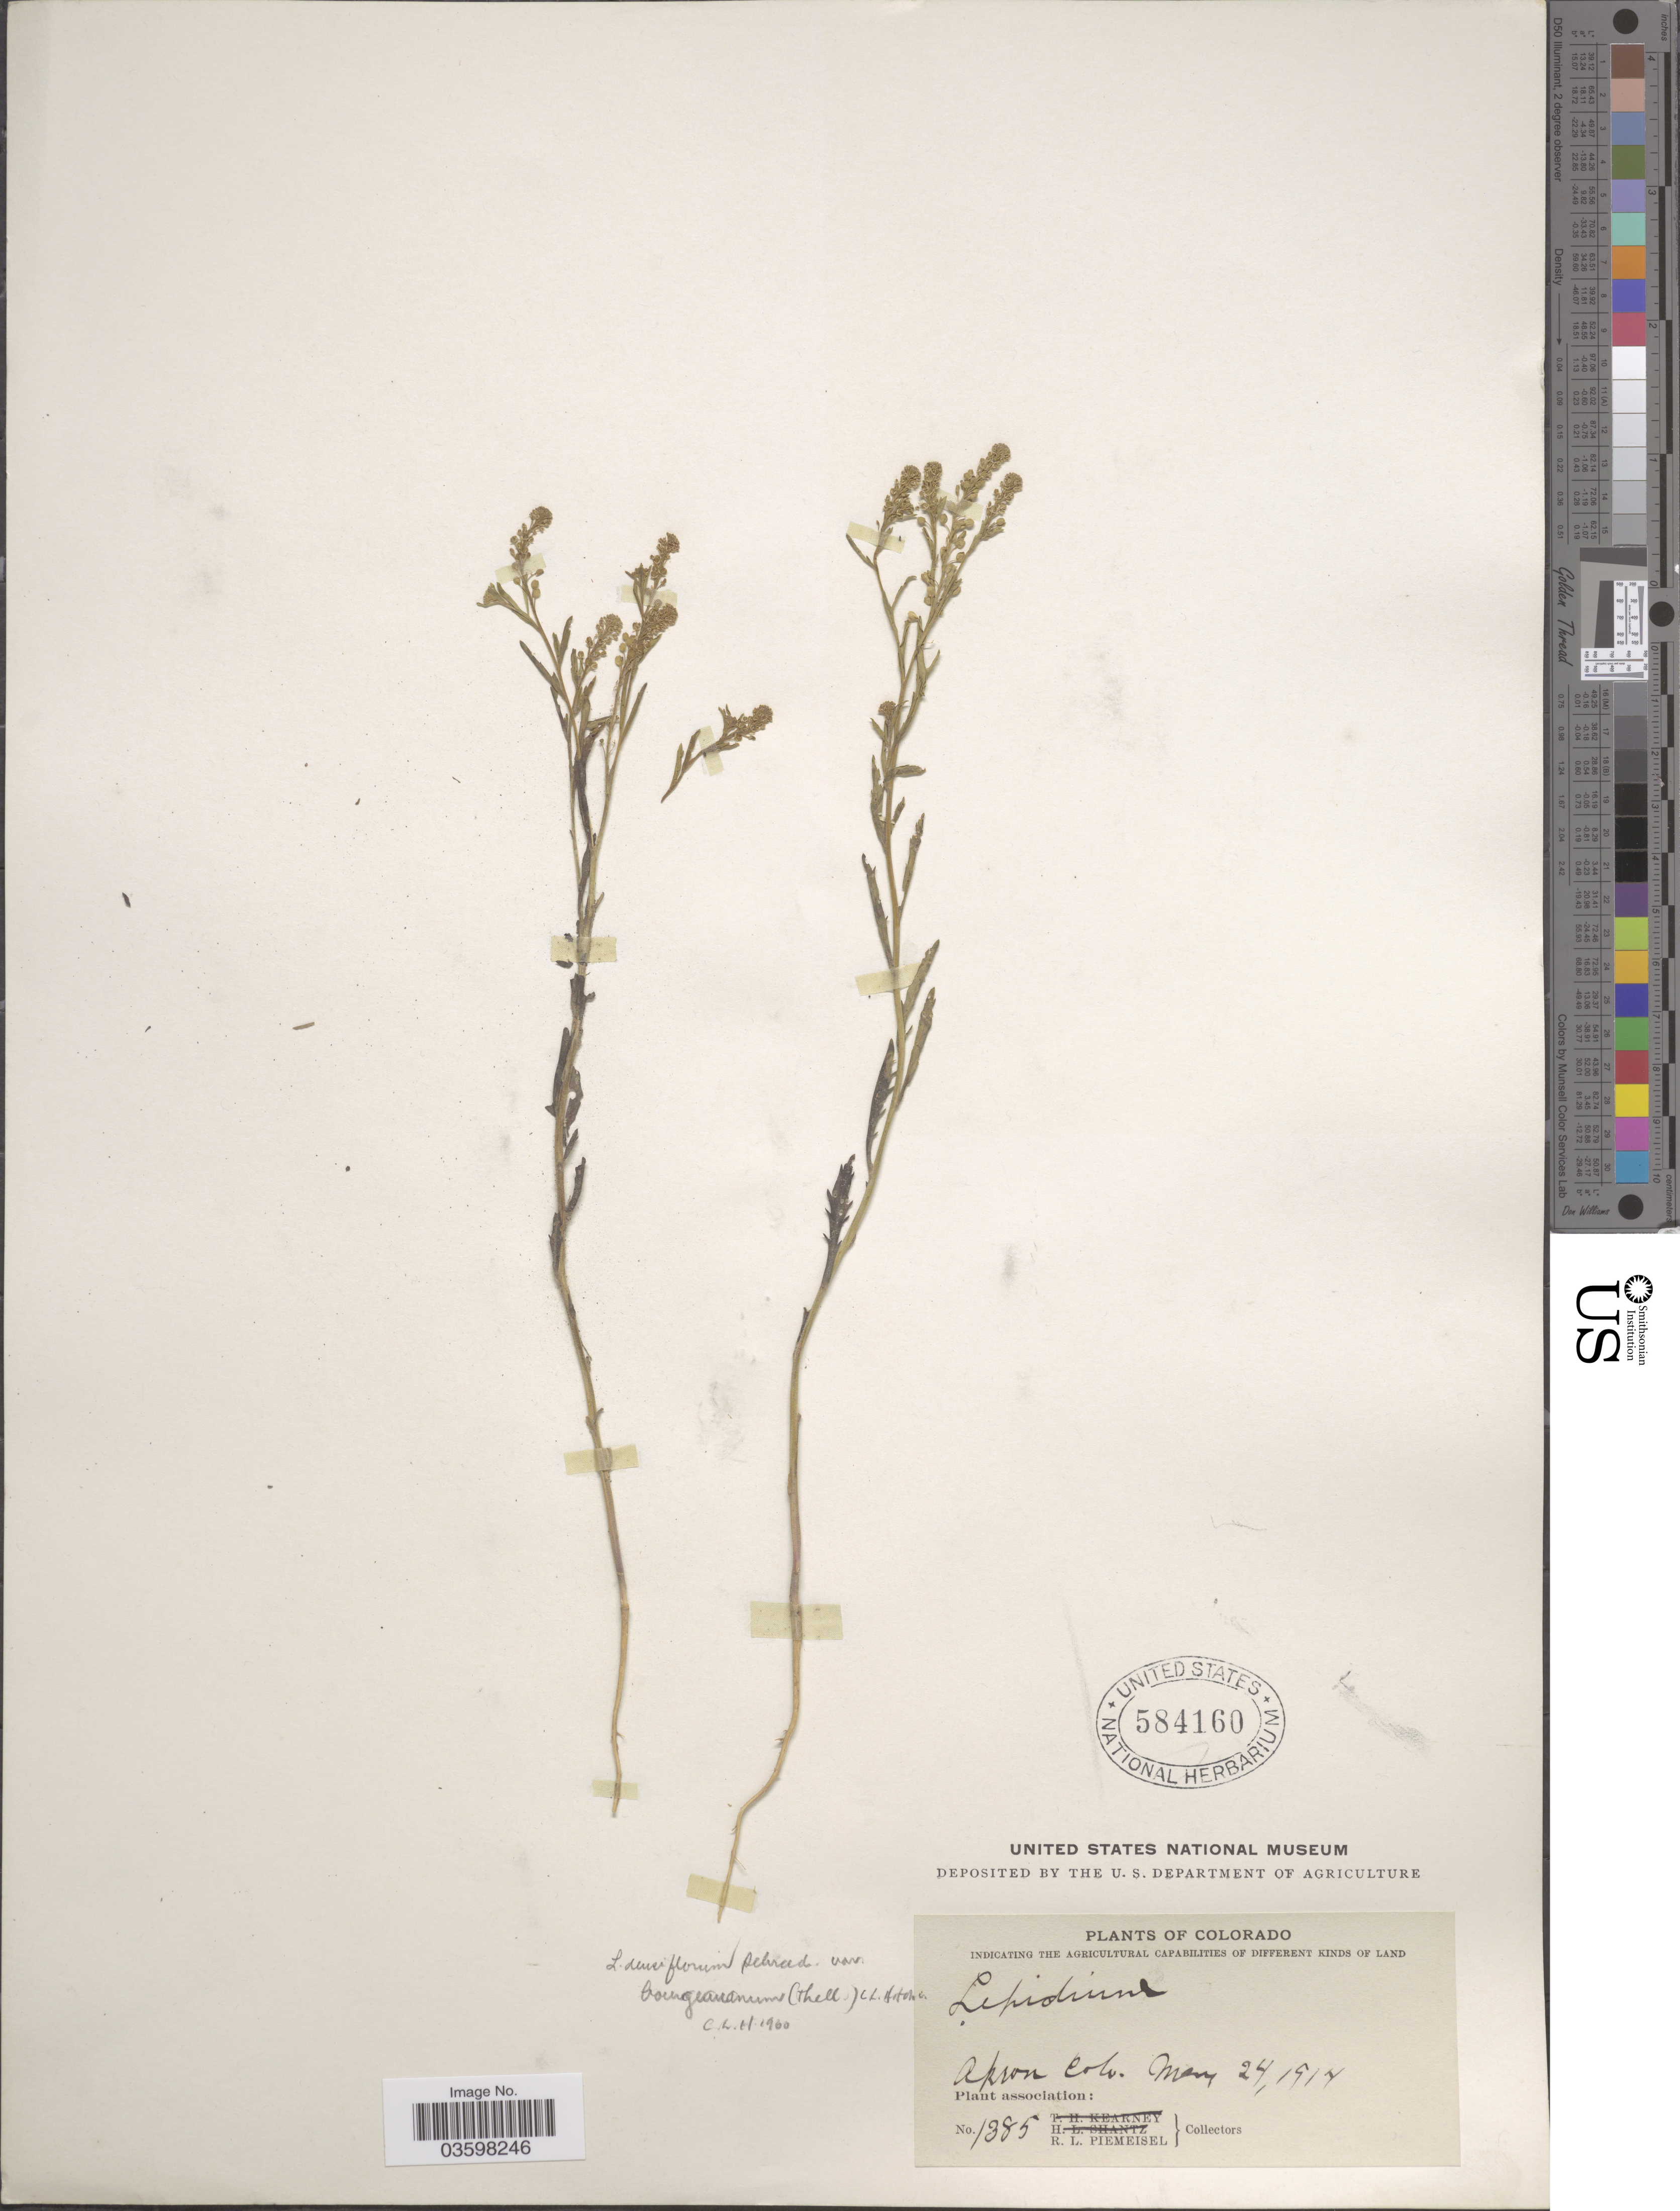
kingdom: Plantae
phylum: Tracheophyta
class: Magnoliopsida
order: Brassicales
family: Brassicaceae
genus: Lepidium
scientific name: Lepidium densiflorum var. bourgeauanum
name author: (Thell.) C.L. Hitchc.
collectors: R. L. Piemeisel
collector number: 1385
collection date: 1914-05-24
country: United States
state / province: Colorado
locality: Akron.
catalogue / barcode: US 584160